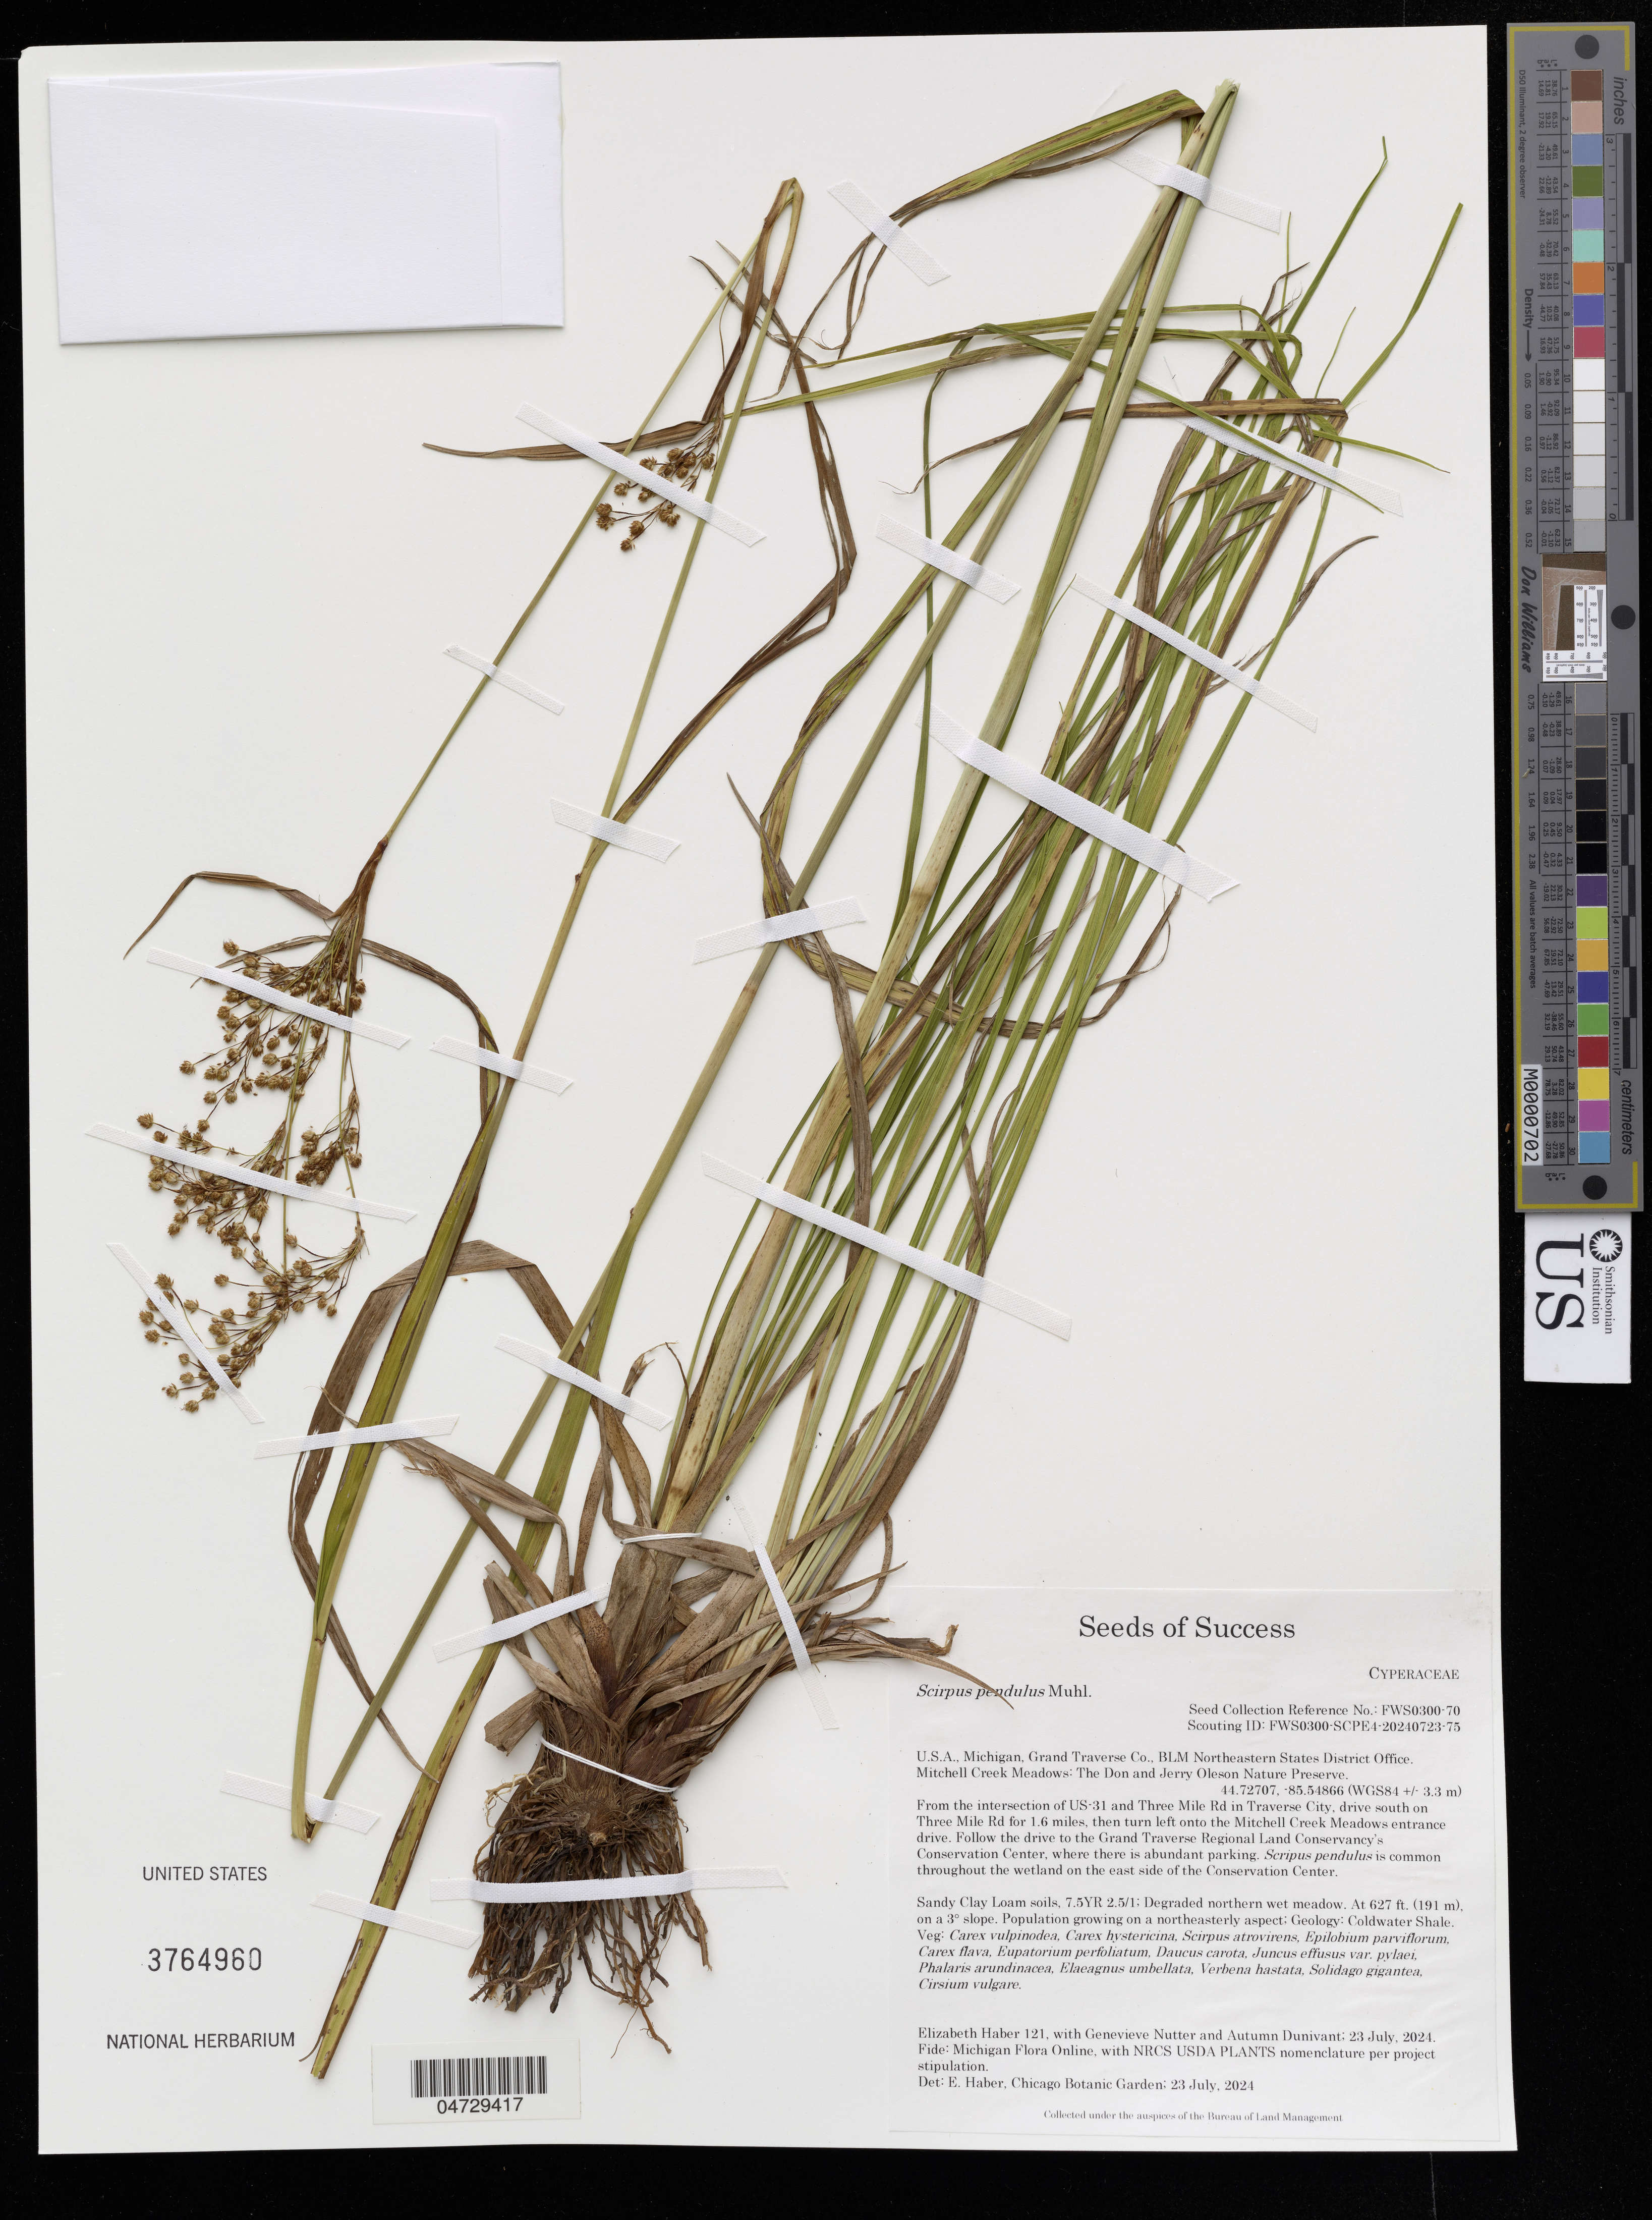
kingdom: Plantae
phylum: Tracheophyta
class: Liliopsida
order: Poales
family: Cyperaceae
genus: Scirpus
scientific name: Scirpus pendulus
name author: Muhl.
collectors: E. Haber, G. Nutter & A. Dunivant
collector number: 121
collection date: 2024-07-23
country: United States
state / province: Michigan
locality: Grand Traverse Co., BLM Northeastern States District Office. Mitchell Creek Meadows: The Don and Jerry Oleson Nature Preserve.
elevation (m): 191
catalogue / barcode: US 3764960